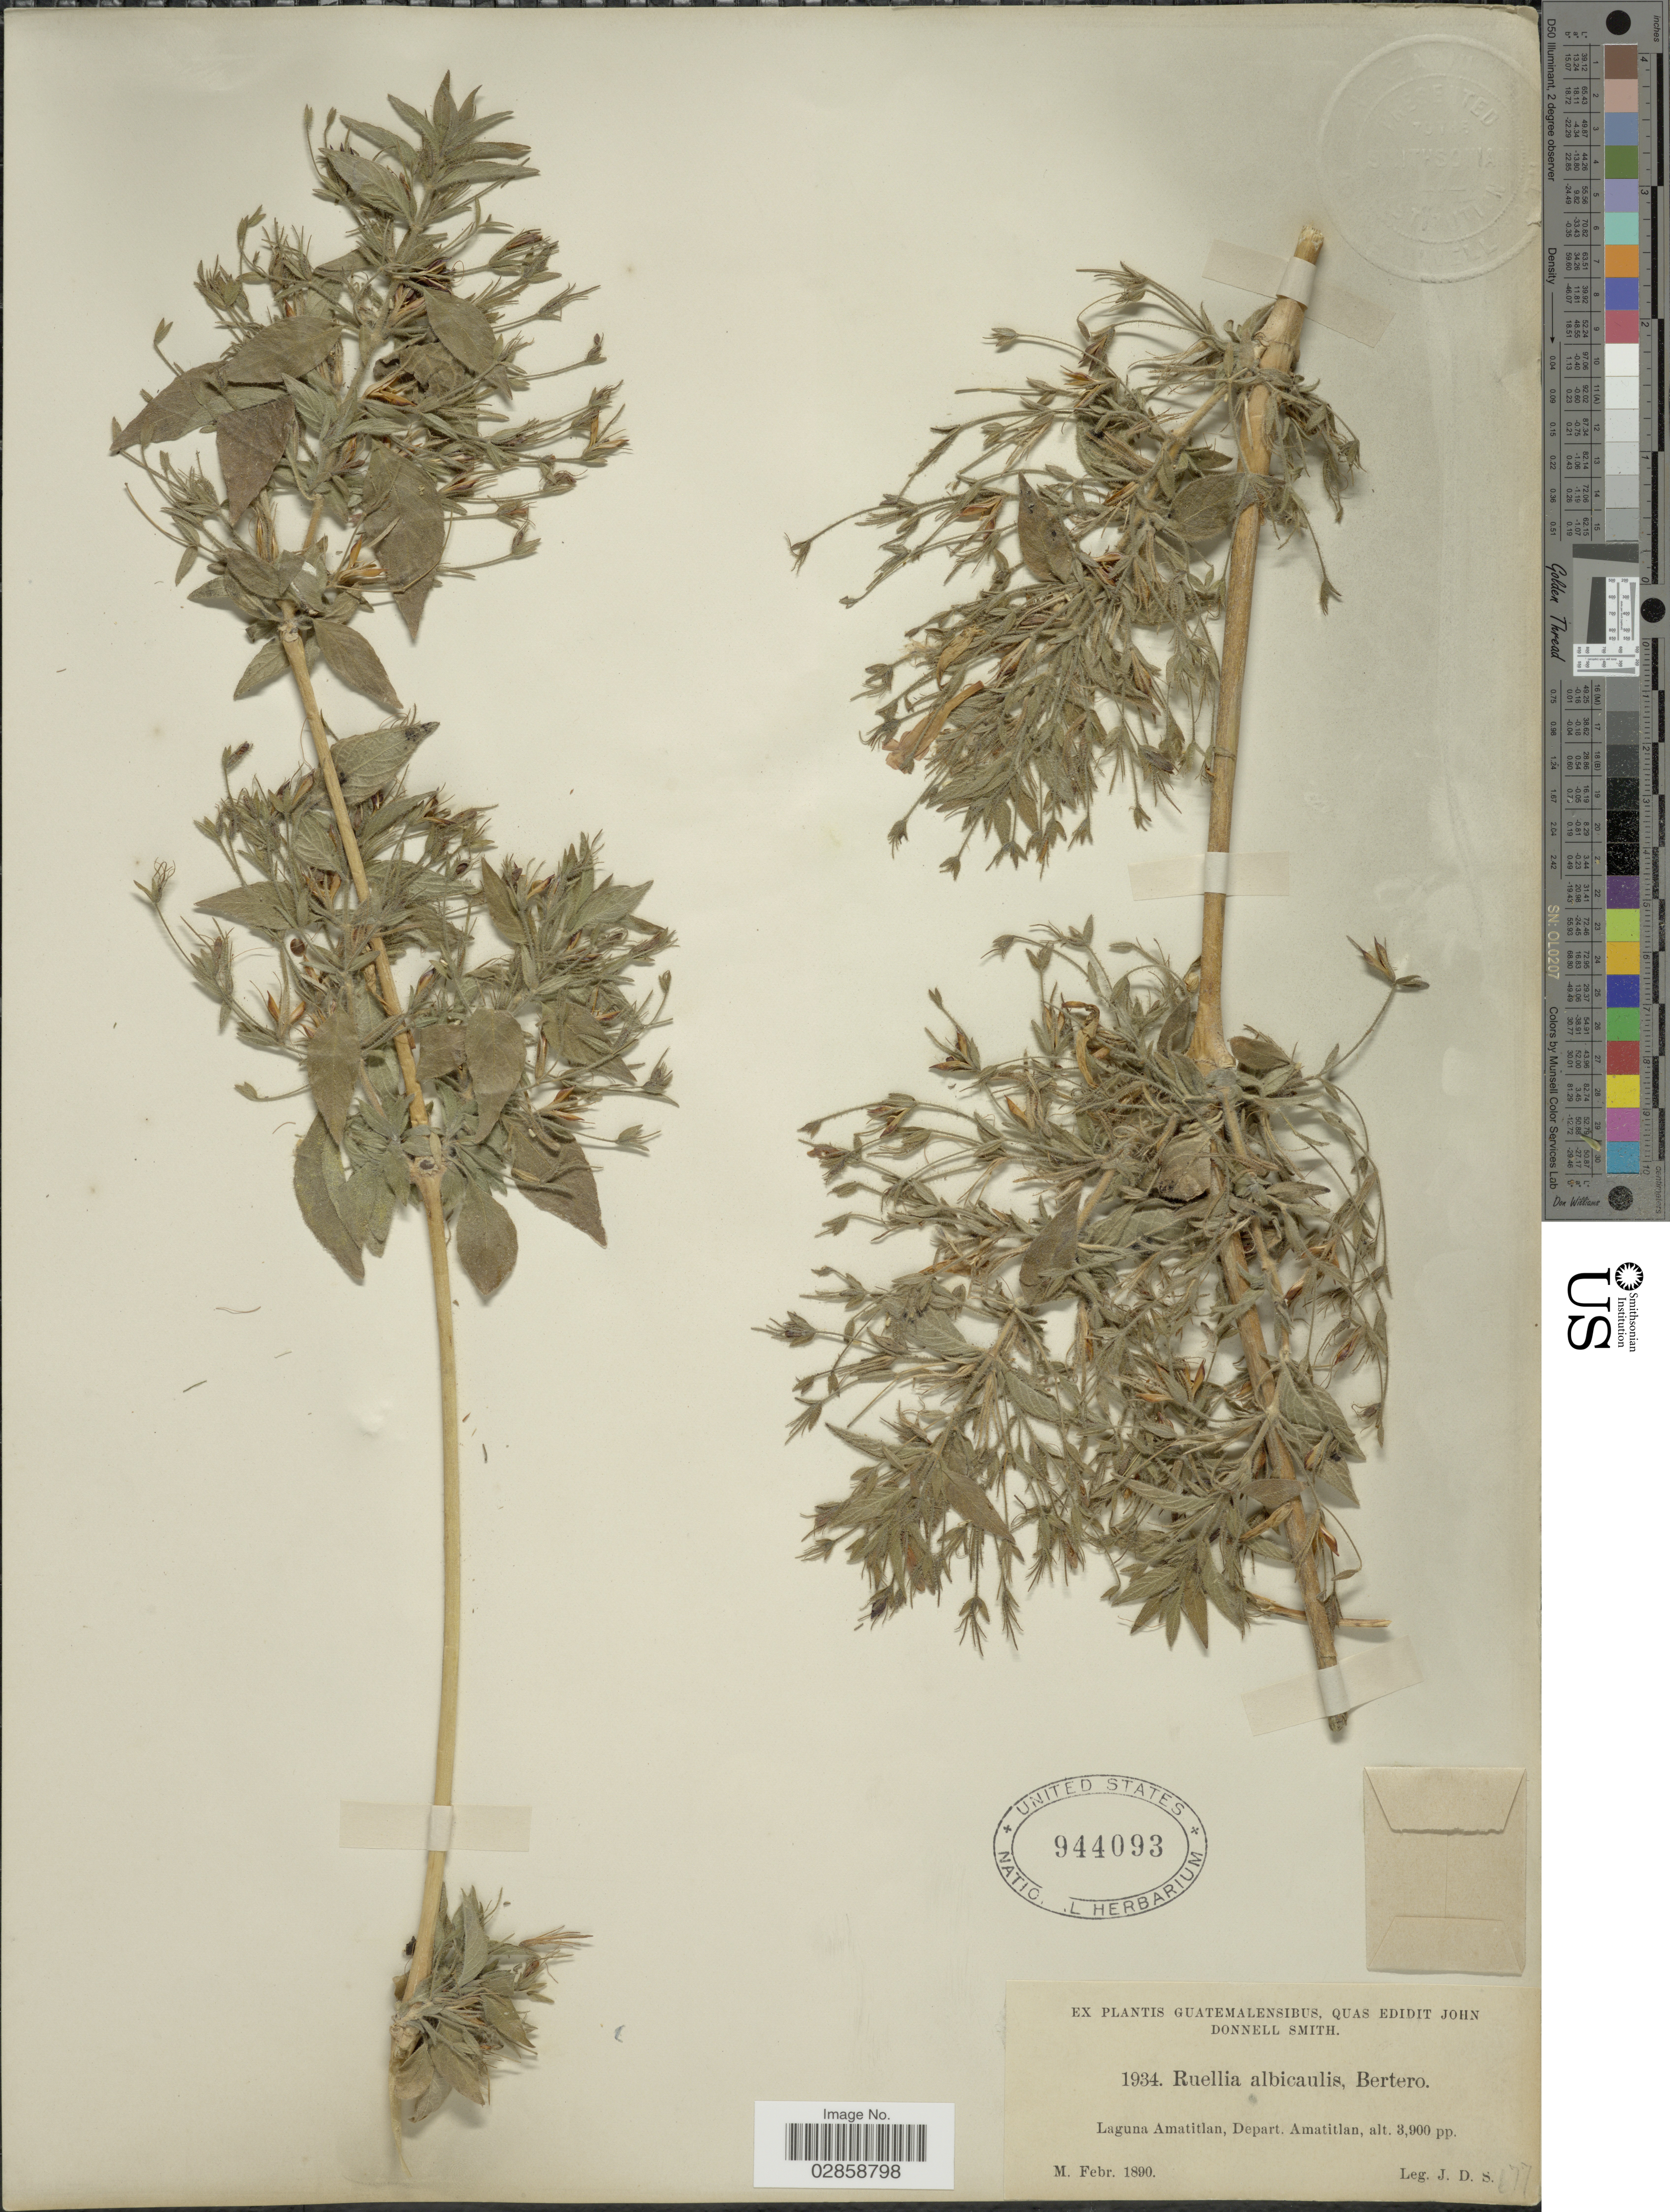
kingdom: Plantae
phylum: Tracheophyta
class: Magnoliopsida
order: Lamiales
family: Acanthaceae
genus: Ruellia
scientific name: Ruellia inundata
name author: Kunth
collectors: J. Donnell Smith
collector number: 1934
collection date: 1890-02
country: Guatemala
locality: Laguna Amatitlan, Depart. Amatitlan.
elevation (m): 1189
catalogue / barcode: US 944093